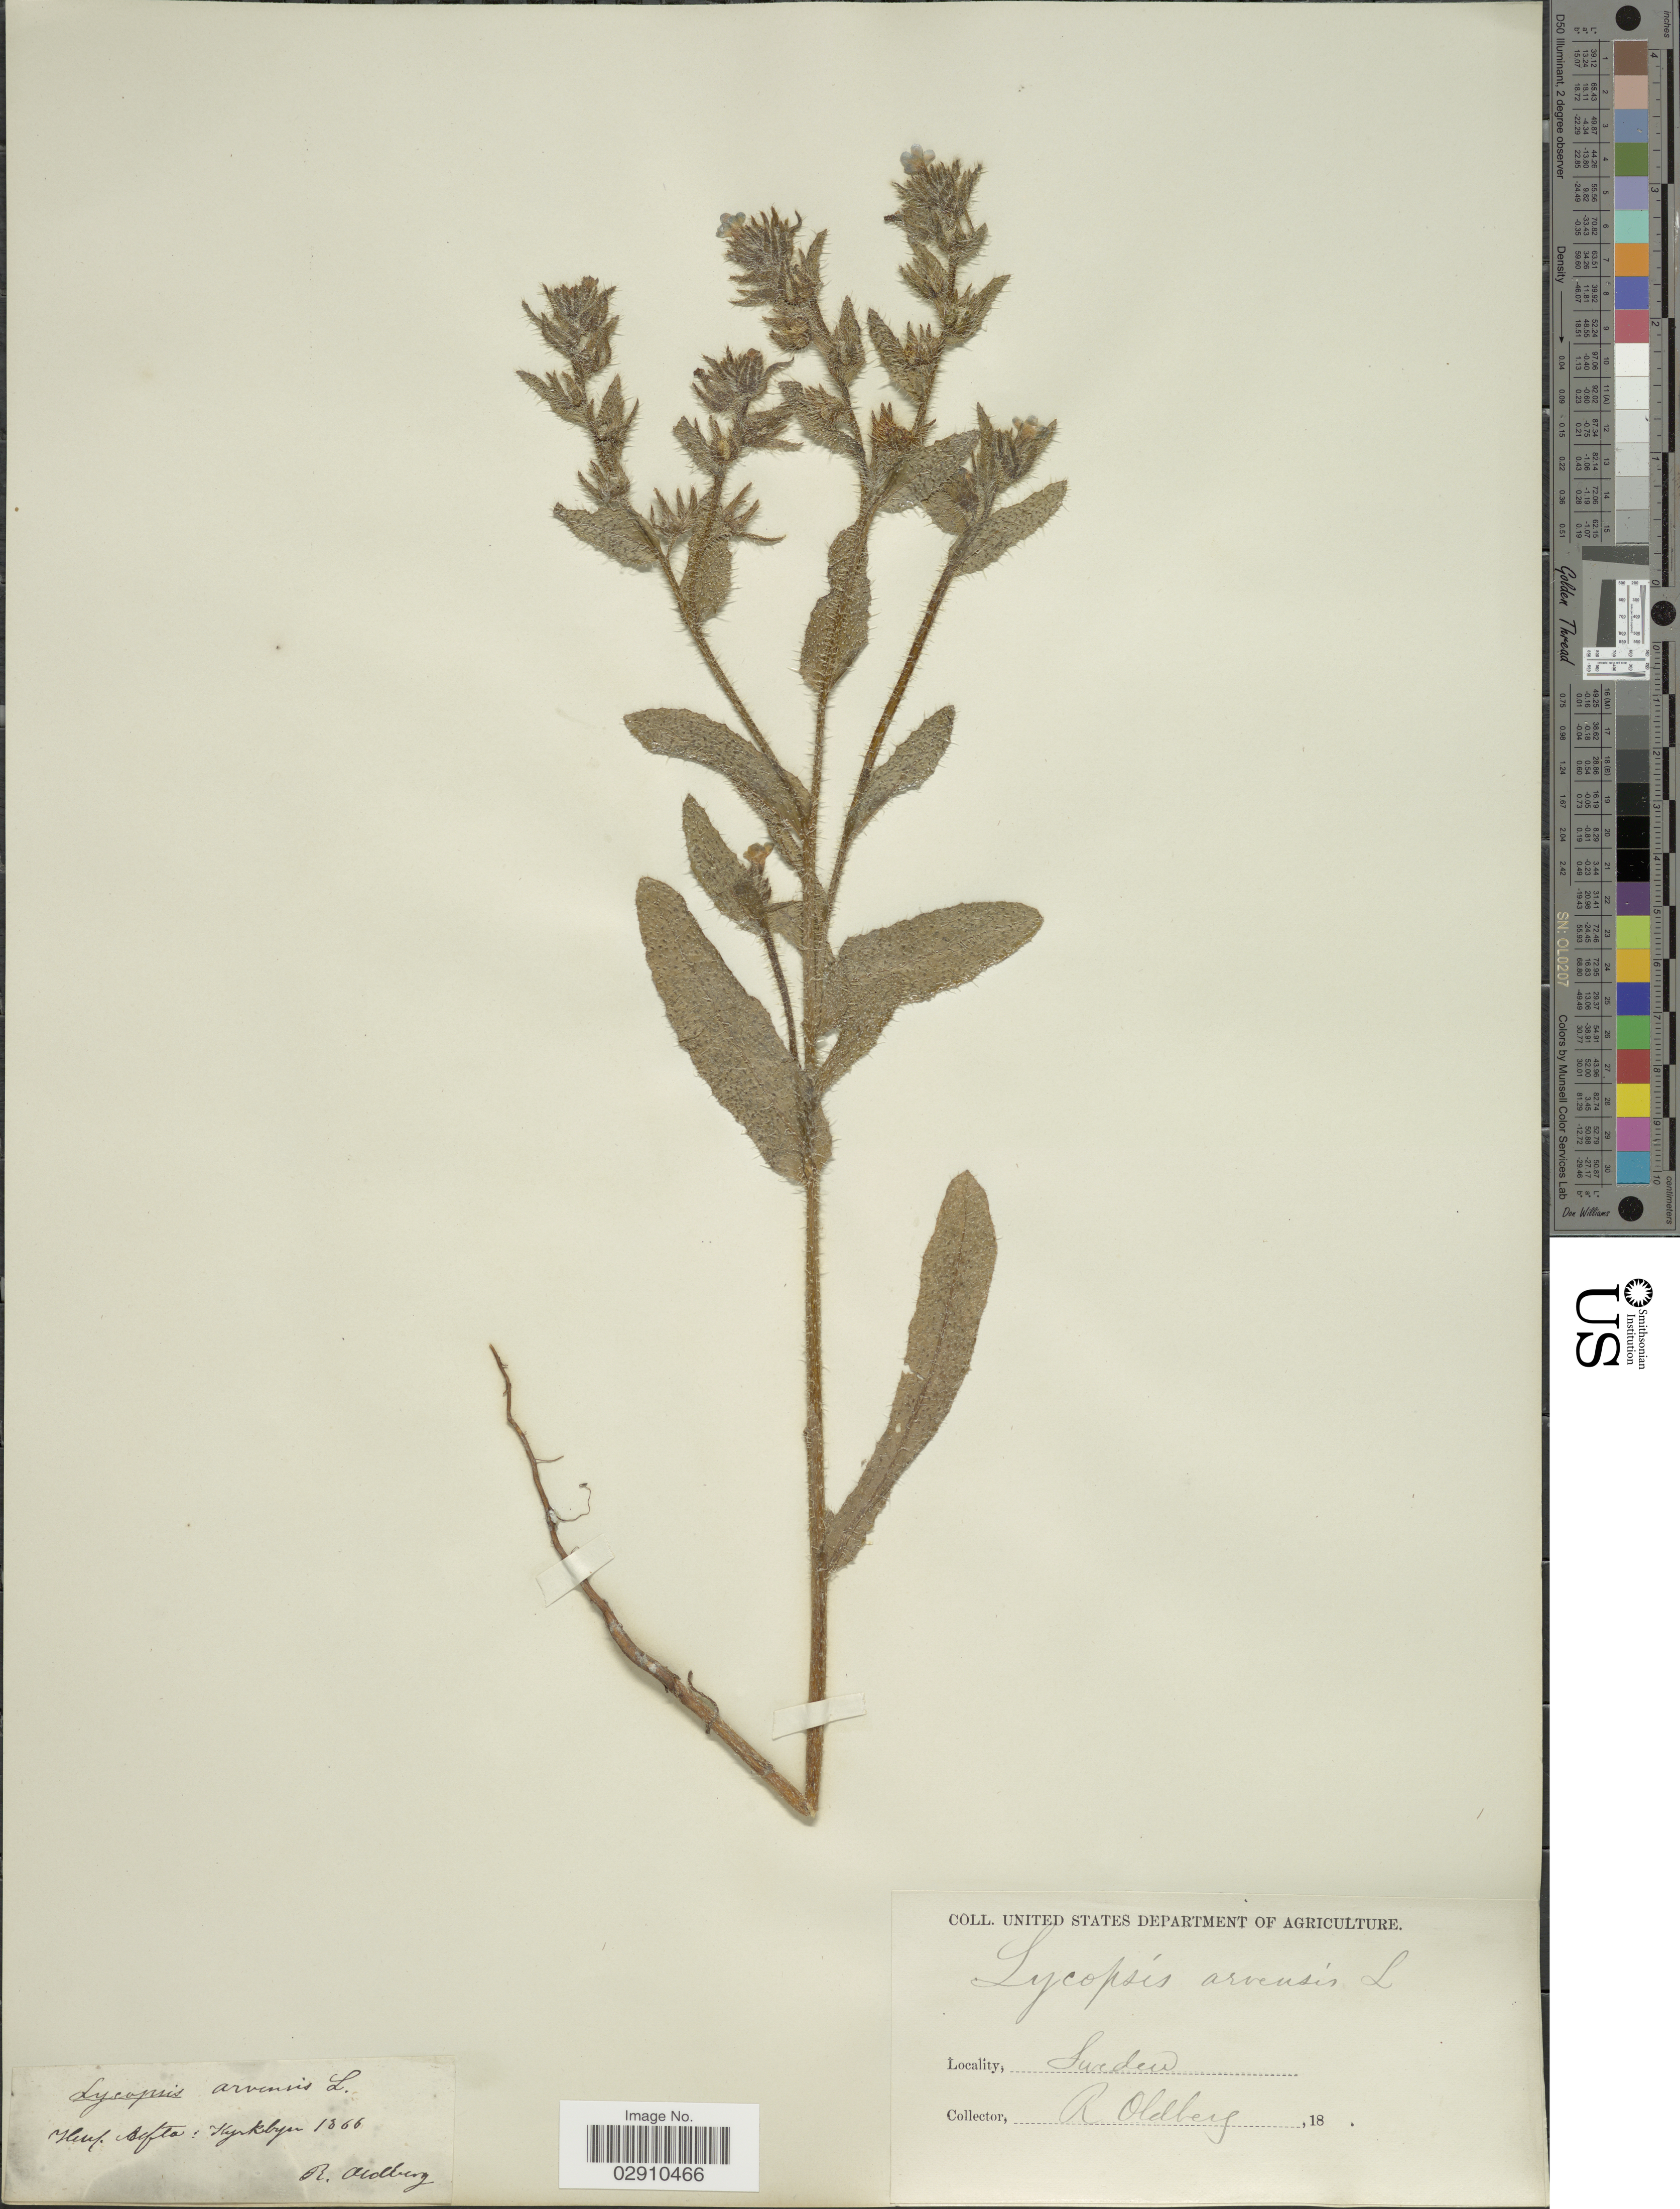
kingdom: Plantae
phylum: Tracheophyta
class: Magnoliopsida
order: Boraginales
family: Boraginaceae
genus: Lycopsis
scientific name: Lycopsis arvensis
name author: L.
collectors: R. Oldberg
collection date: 1866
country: Sweden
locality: Helsl. Alfta: Krykbyn.